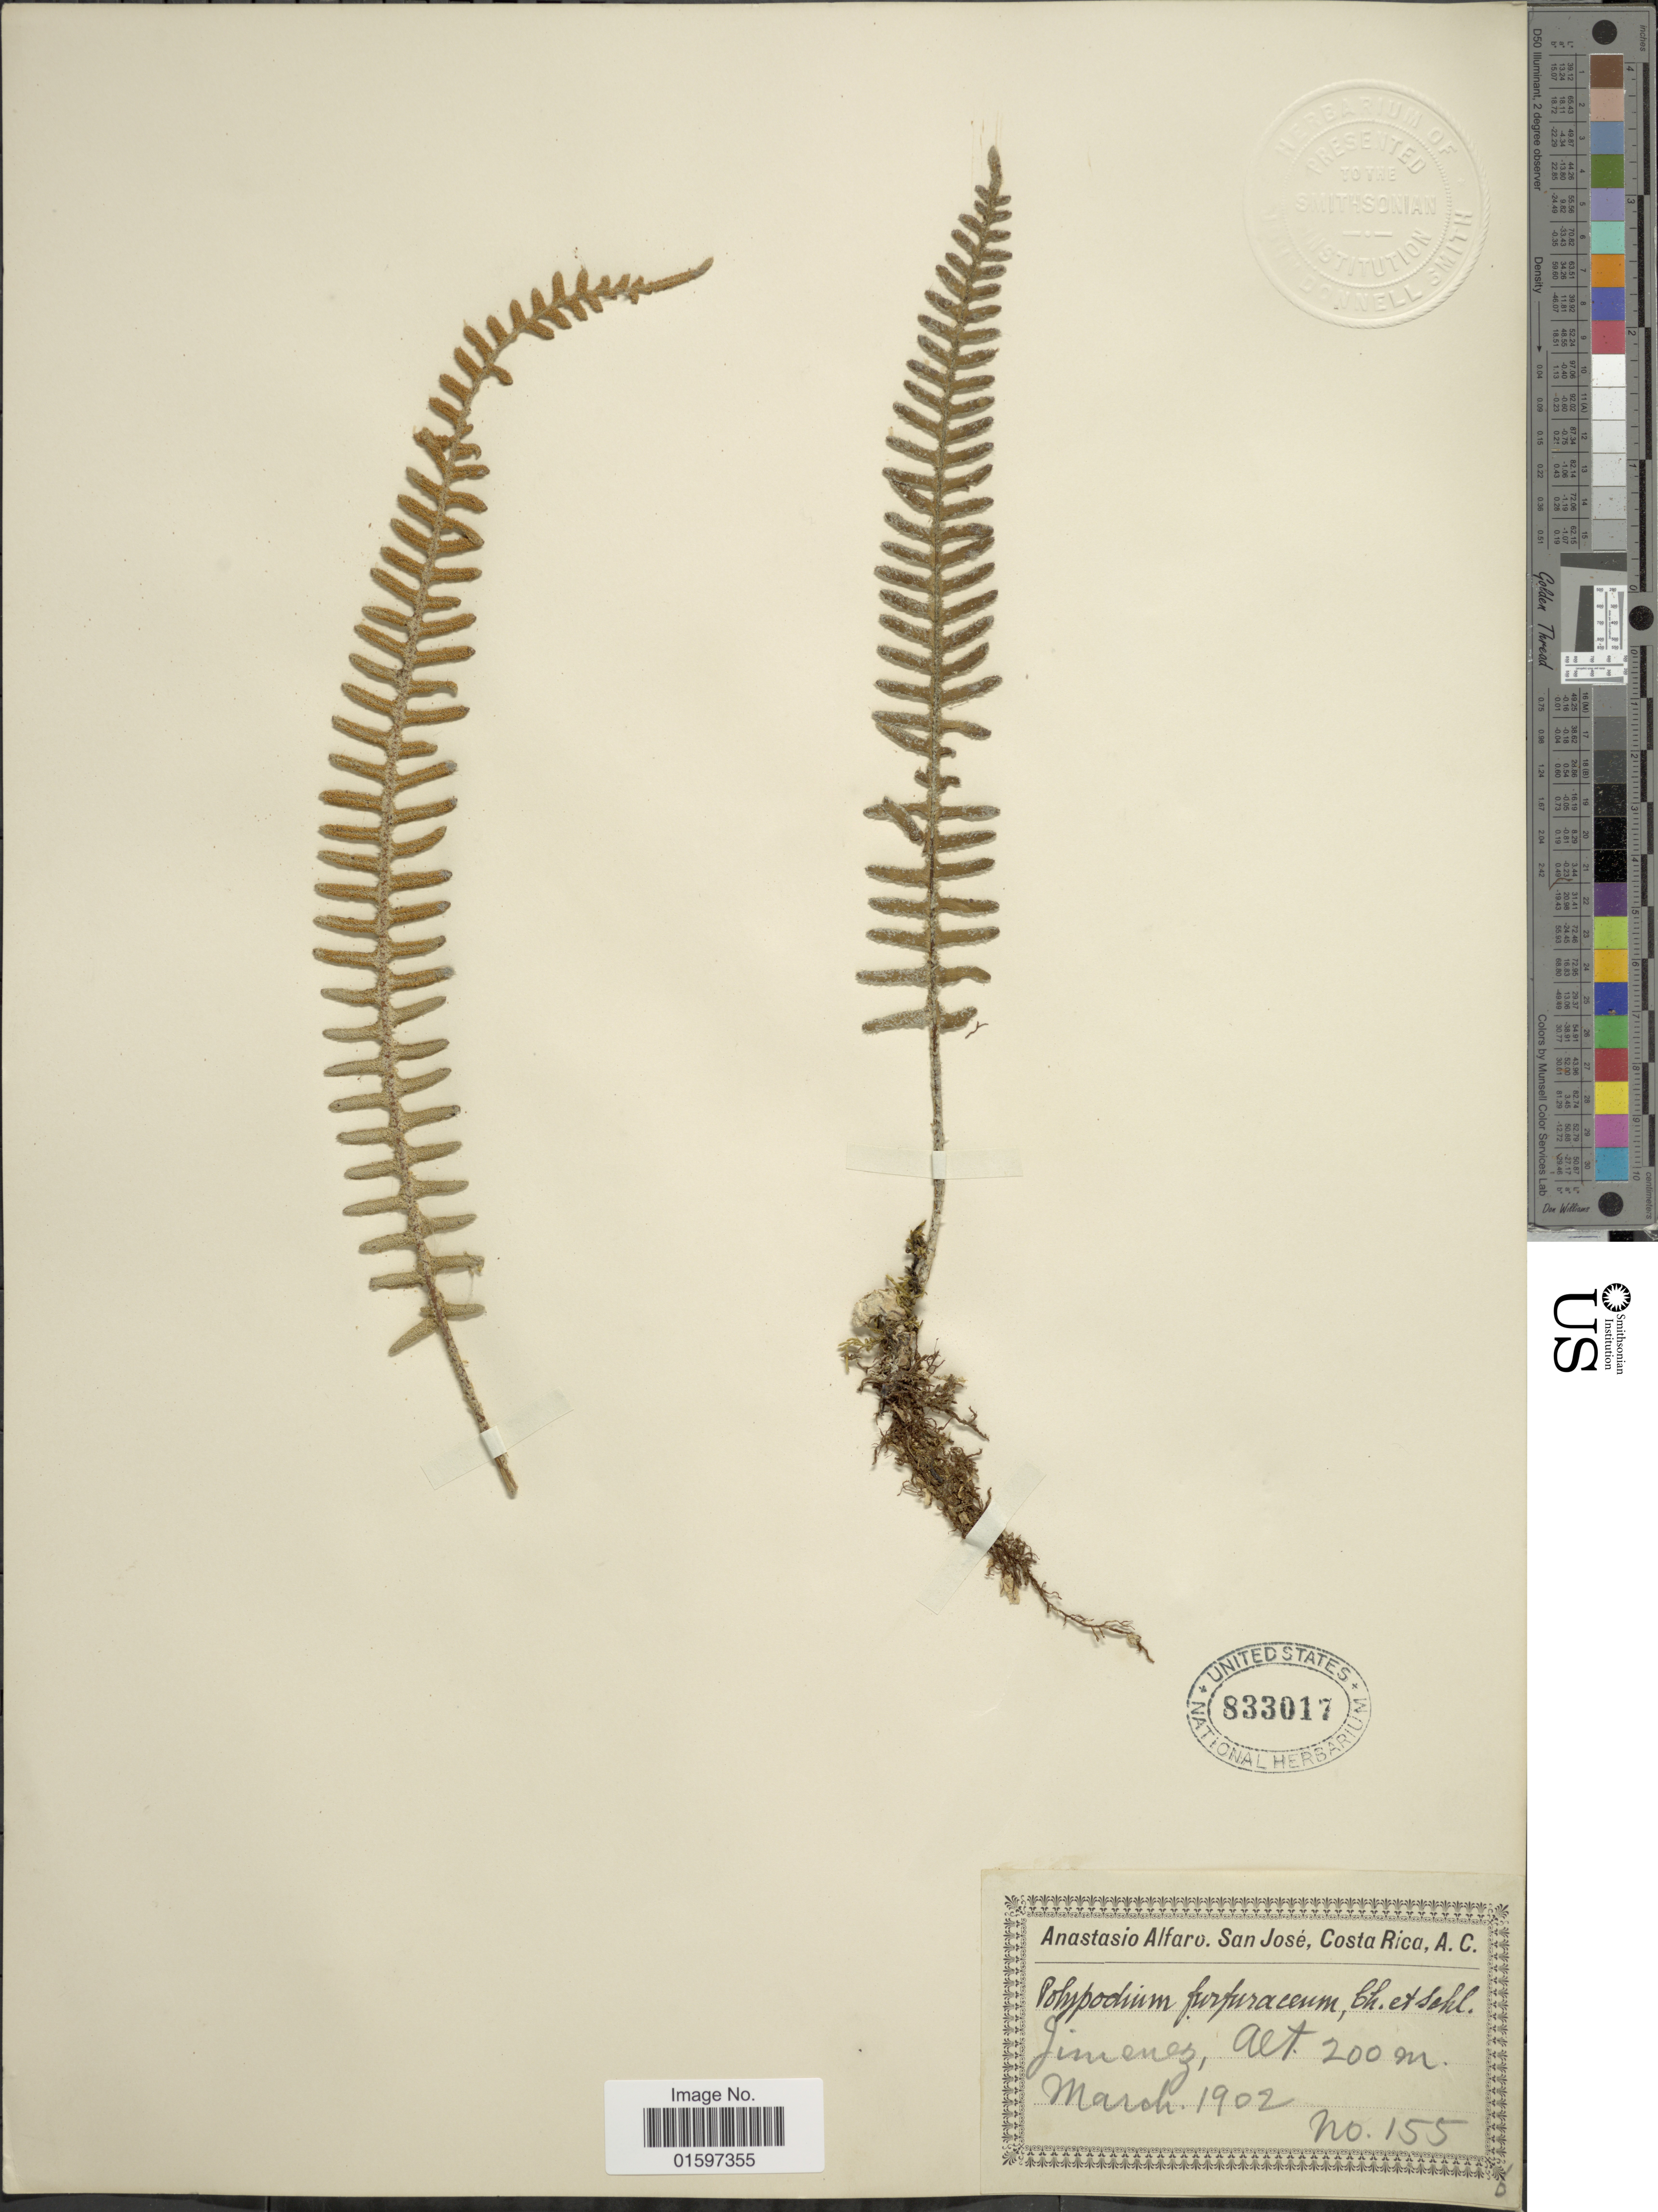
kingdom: Plantae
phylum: Tracheophyta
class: Polypodiopsida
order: Polypodiales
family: Polypodiaceae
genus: Pleopeltis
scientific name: Pleopeltis furfuracea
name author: (Schltdl. & Cham.) A.R. Sm. & Tejero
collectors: A. Alfaro Gonzalez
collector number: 155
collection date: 1902-03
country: Costa Rica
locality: Jimenez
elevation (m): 200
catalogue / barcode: US 833017